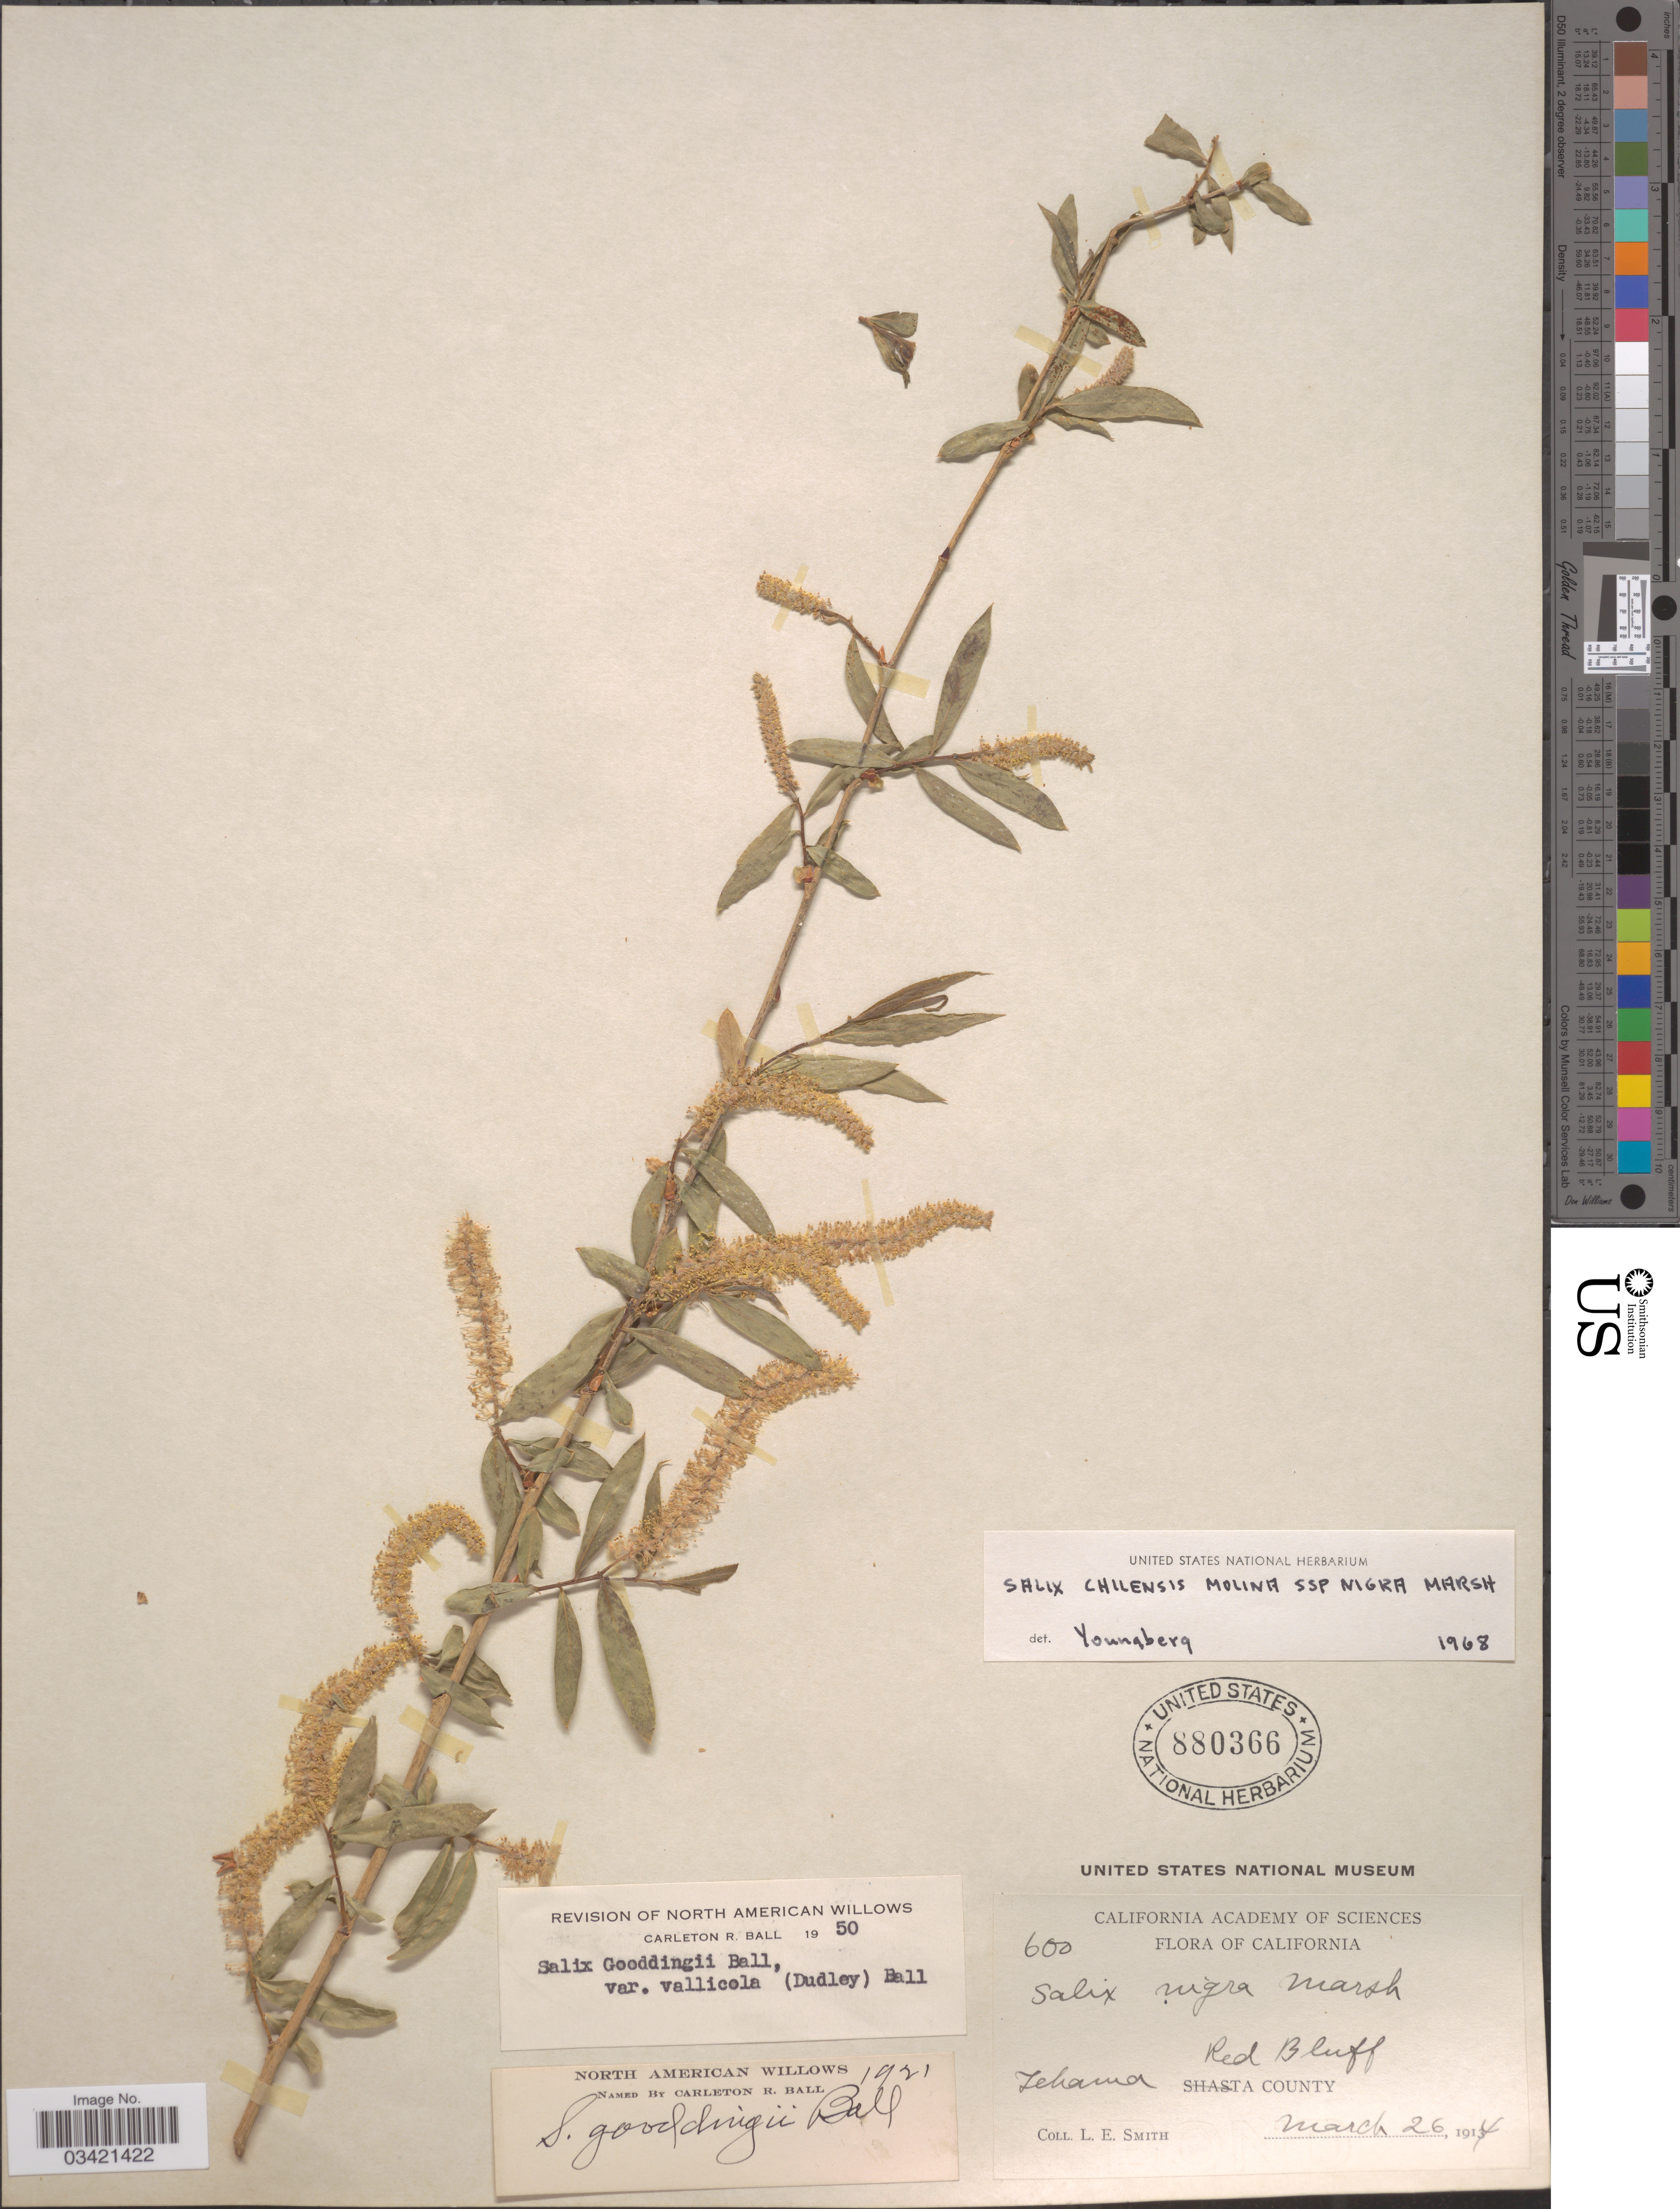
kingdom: Plantae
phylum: Tracheophyta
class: Magnoliopsida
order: Malpighiales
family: Salicaceae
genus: Salix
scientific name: Salix gooddingii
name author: C.R. Ball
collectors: L. E. Smith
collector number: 600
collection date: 1914-03-26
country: United States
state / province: California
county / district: Tehama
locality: Tehama County. Red Bluff.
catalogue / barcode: US 880366